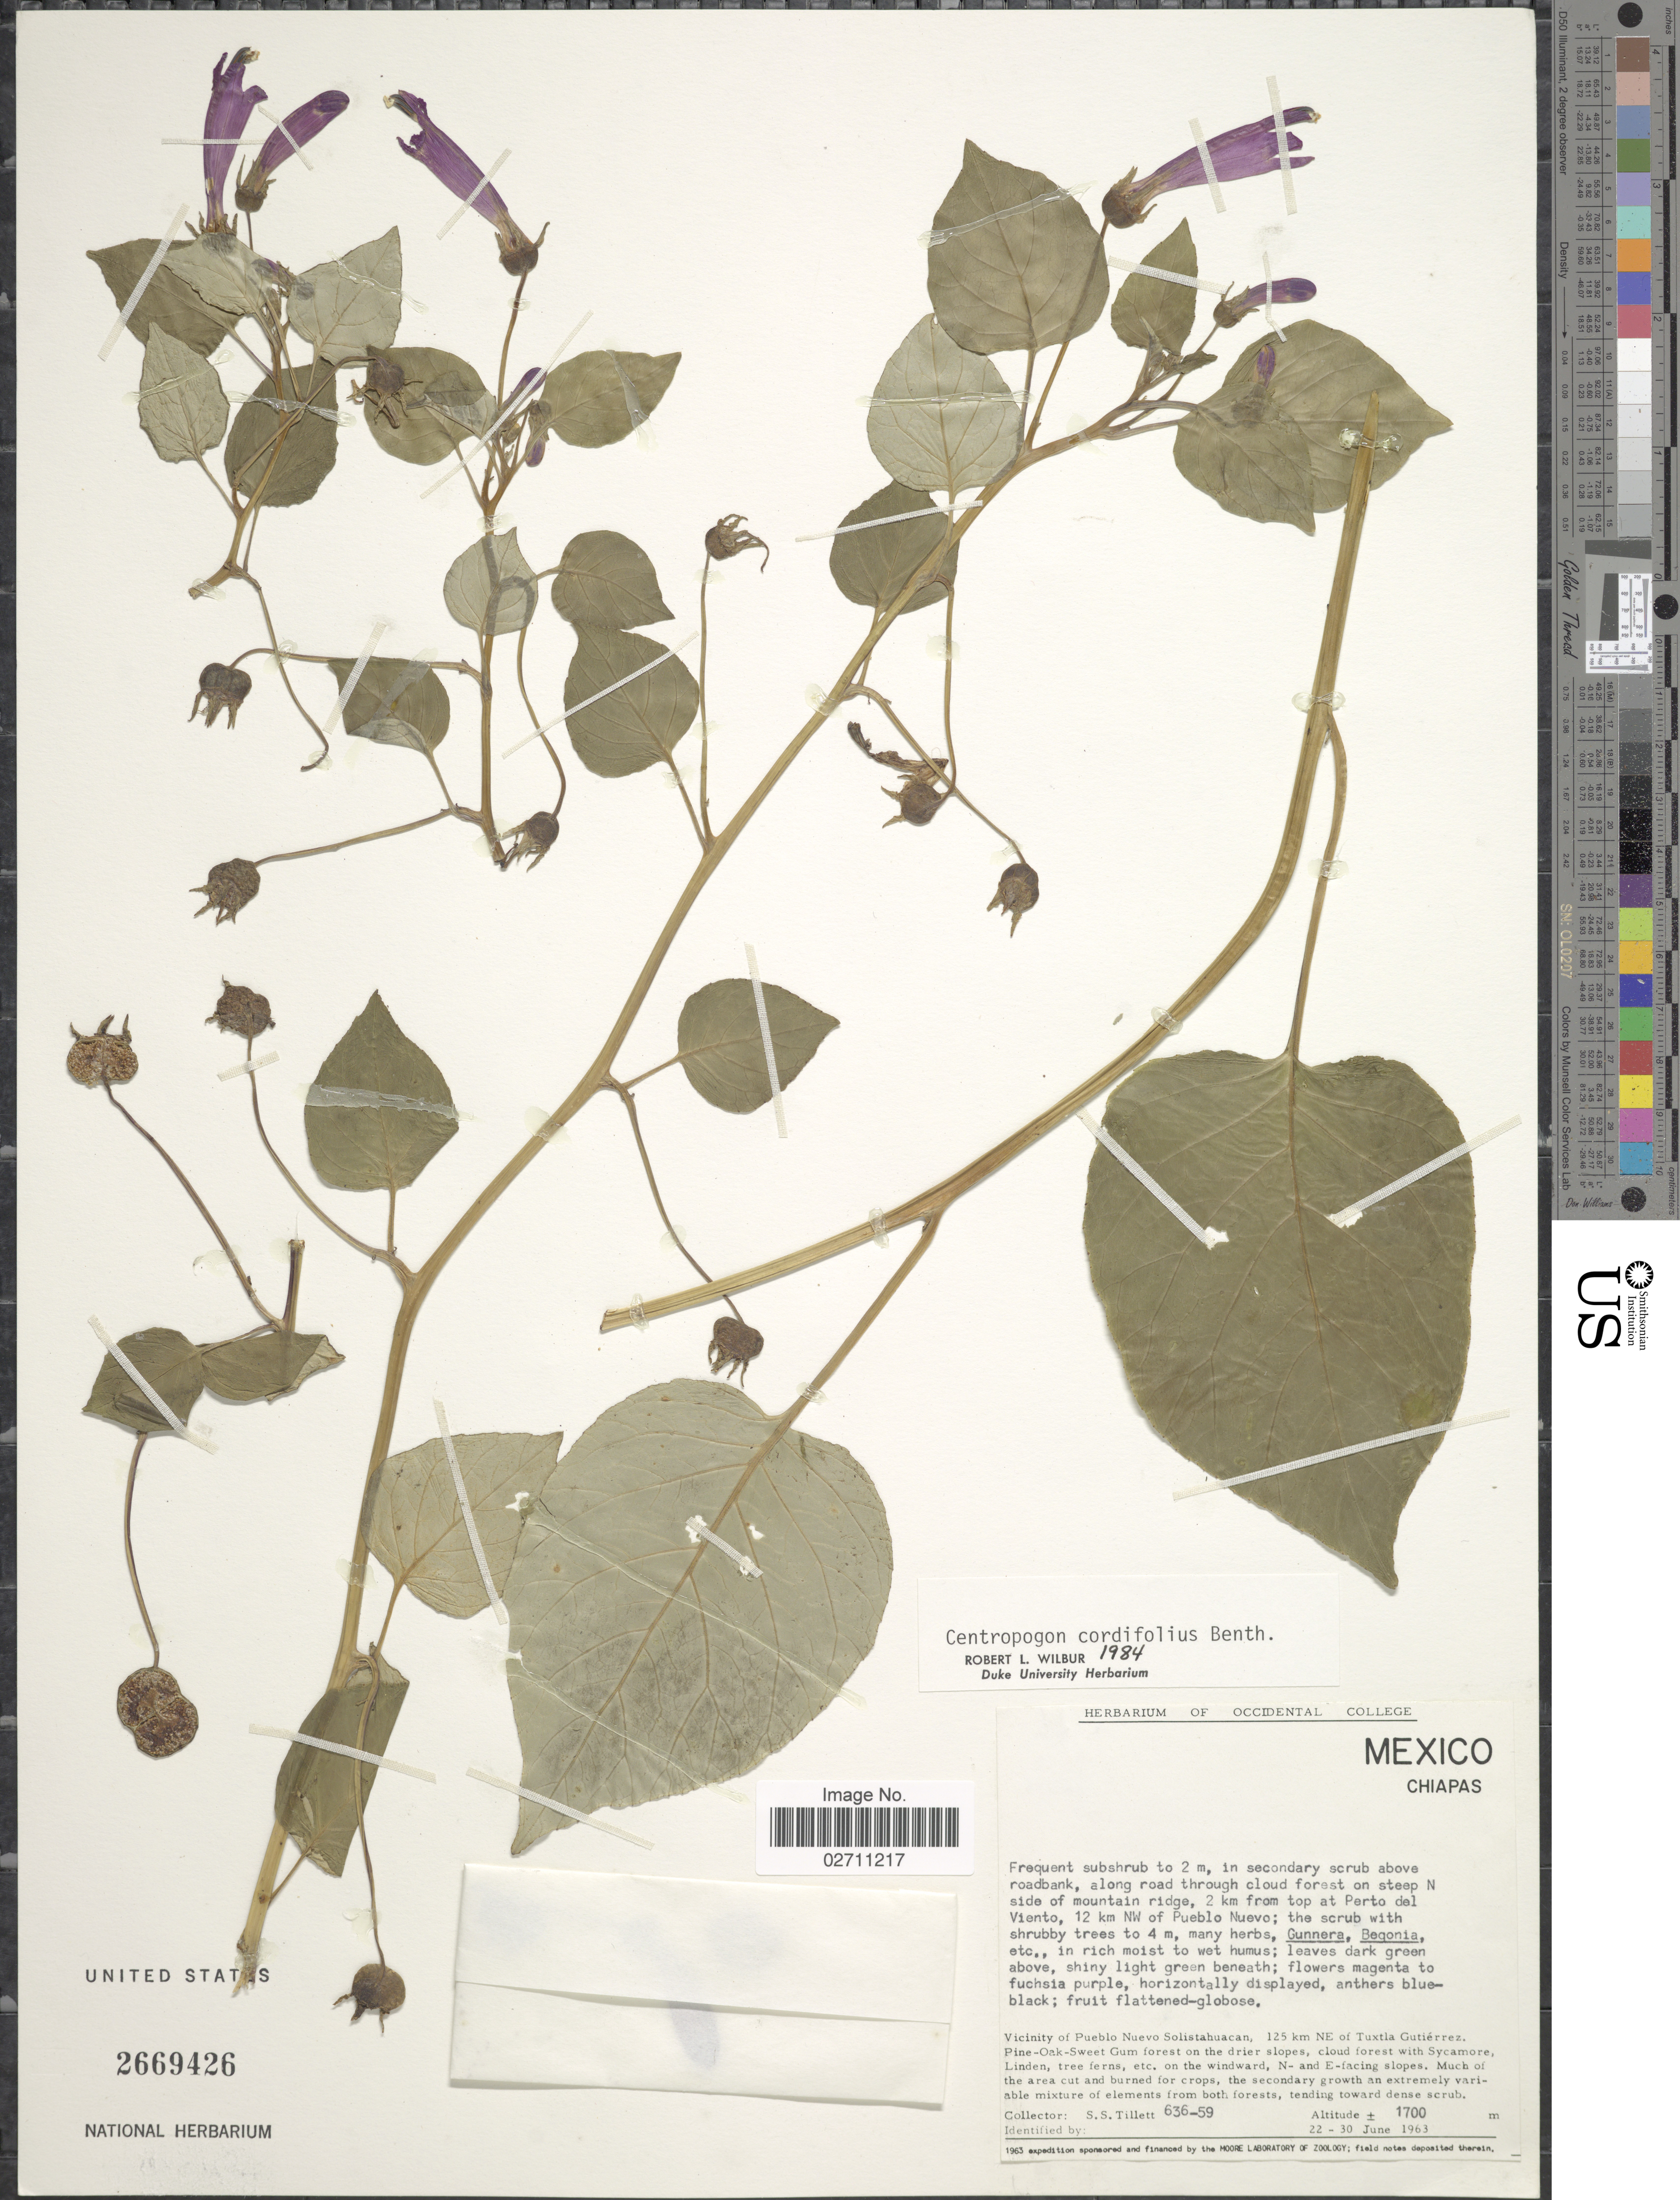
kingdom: Plantae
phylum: Tracheophyta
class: Magnoliopsida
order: Asterales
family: Campanulaceae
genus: Centropogon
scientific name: Centropogon cordifolius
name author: Benth.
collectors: S. S. Tillett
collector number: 636-59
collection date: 1963-06-22/1963-06-30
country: Mexico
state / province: Chiapas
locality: Above roadbank, along road through cloud forest on steep N side of mountain ridge, 2 km from top at Perto del Viento, 12 km NW of Pueblo Nuevo, Vicinity of Pueblo Nuevo Solistahuacan, 125 km NE of Tuxtla Gutierrez, on drier slopes, N- and E-facing slopes.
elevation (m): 1700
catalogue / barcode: US 2669426